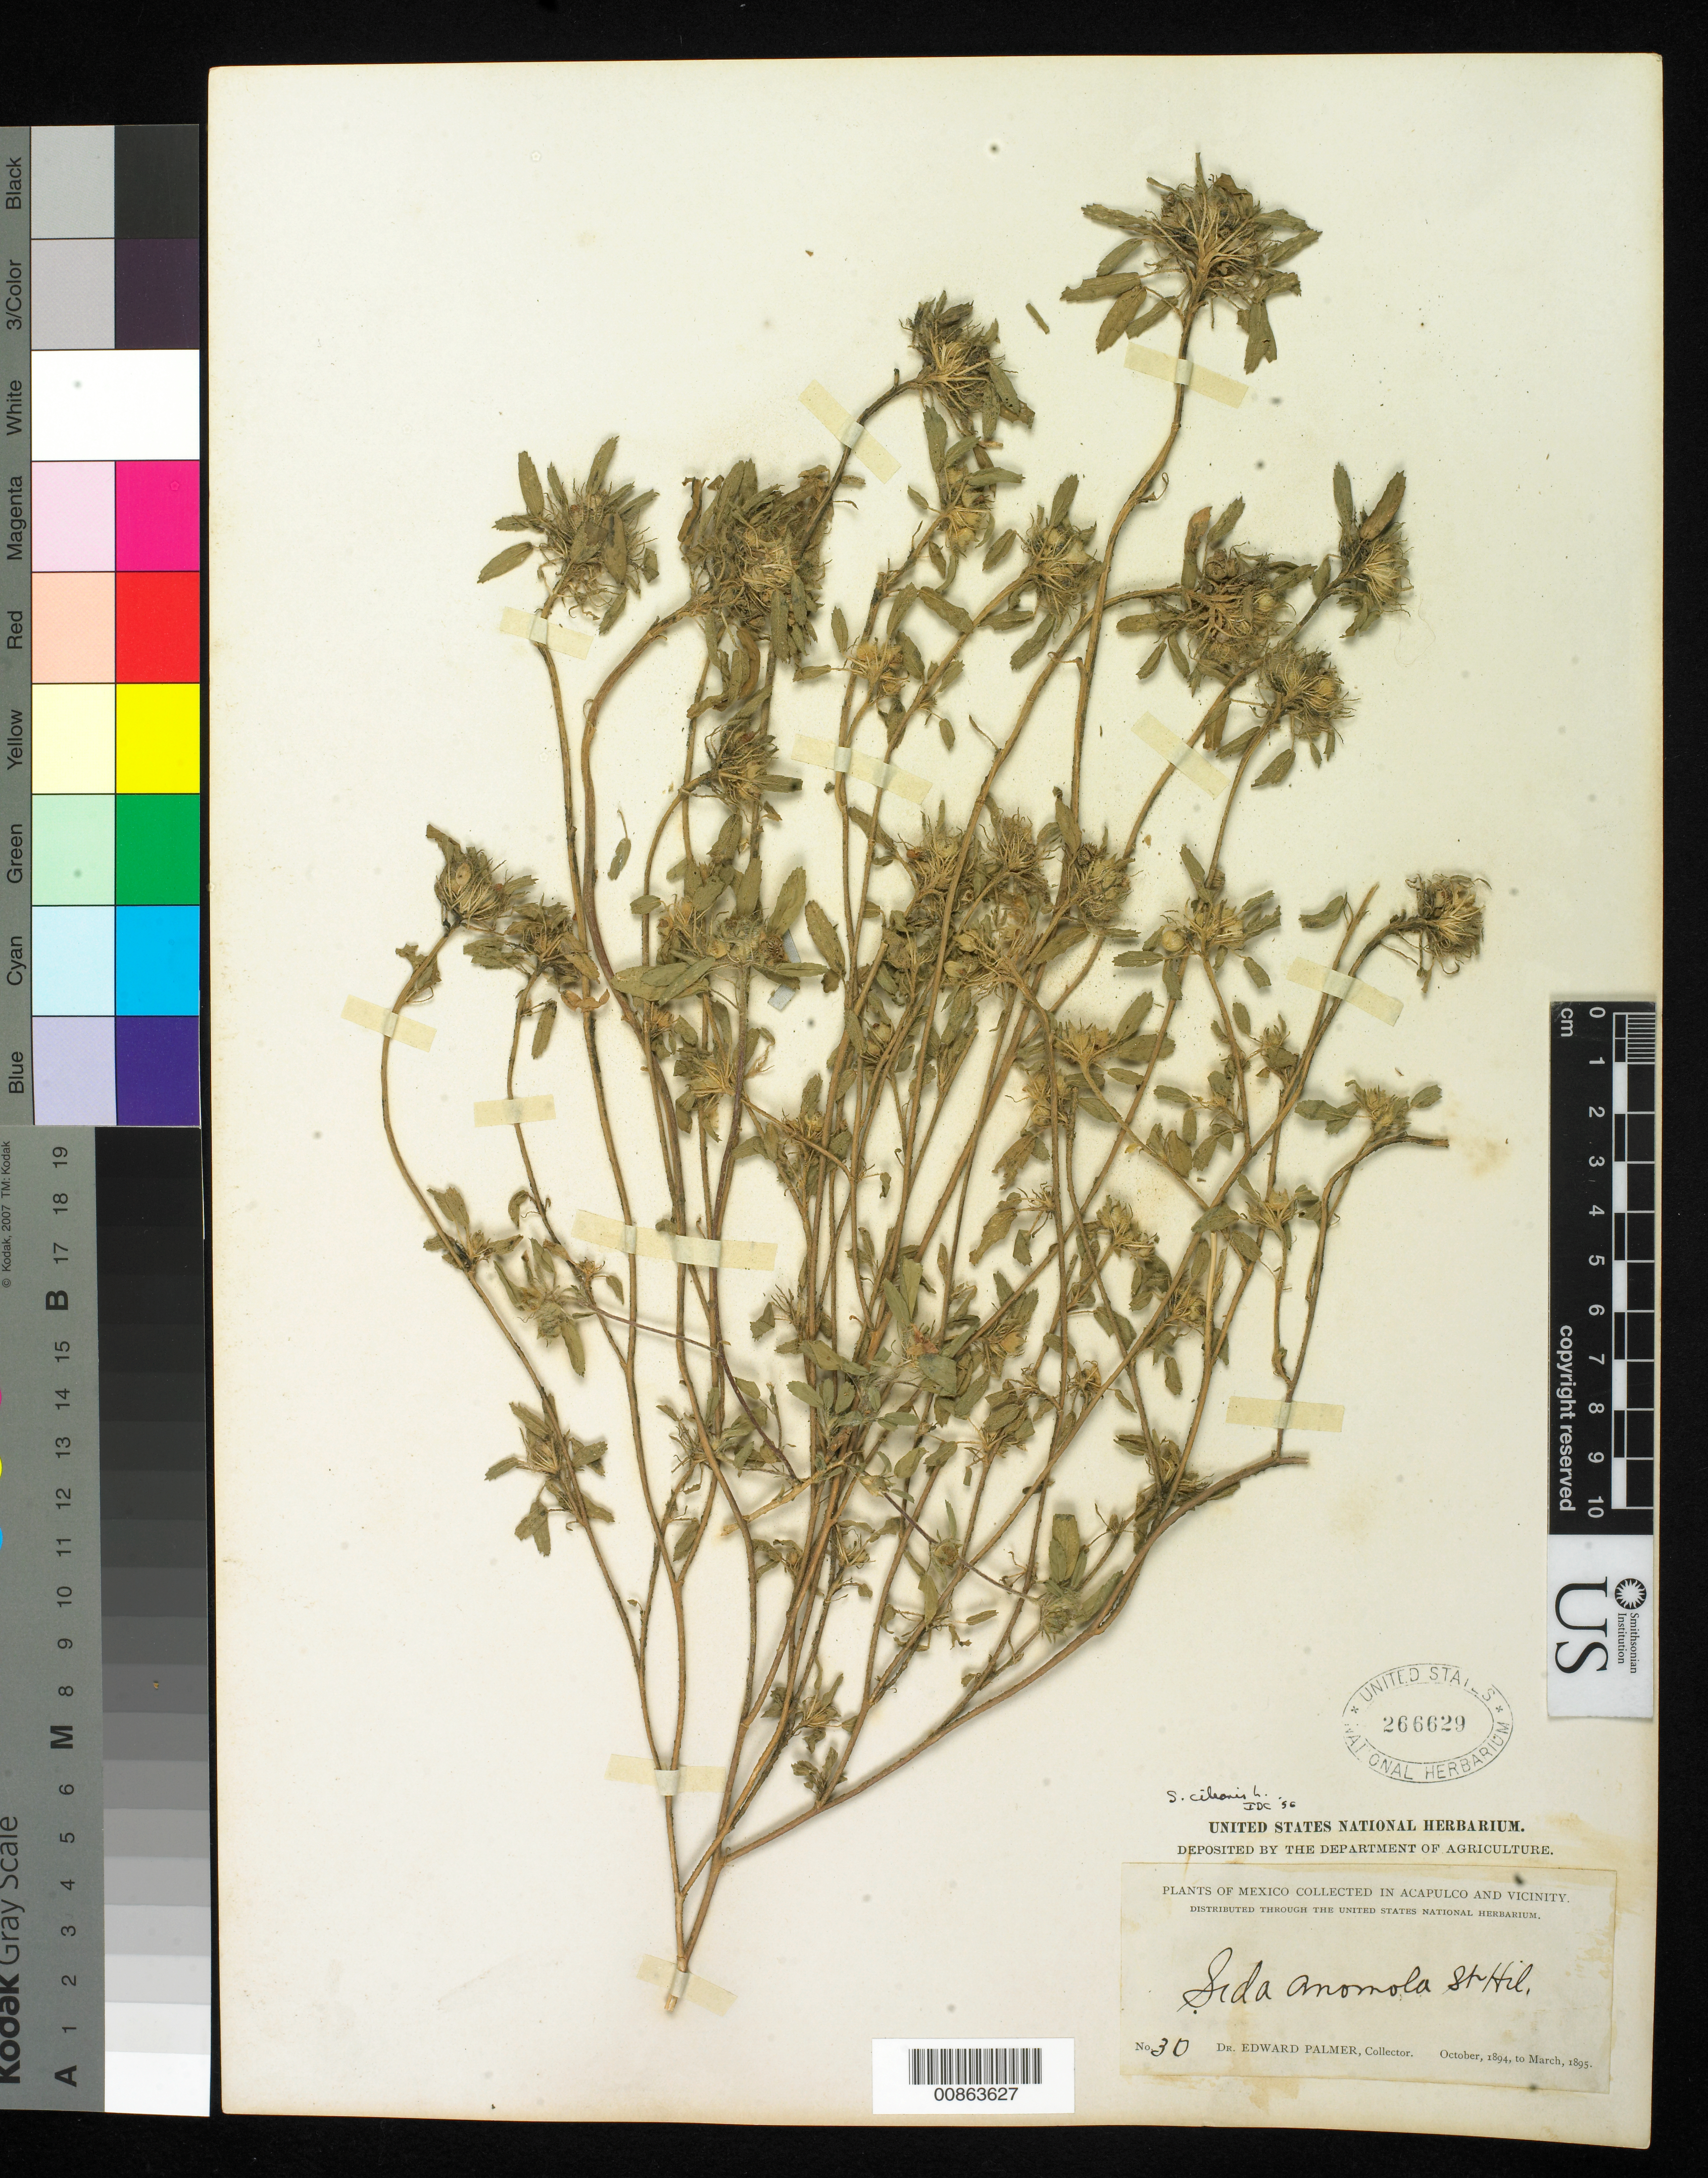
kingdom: Plantae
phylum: Tracheophyta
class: Magnoliopsida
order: Malvales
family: Malvaceae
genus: Sida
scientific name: Sida ciliaris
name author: L.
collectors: E. Palmer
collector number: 30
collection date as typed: Oct 1894 to -- Mar 1895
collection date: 1894-10/1895-03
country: Mexico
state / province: Guerrero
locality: Acapulco, Guerrero and vicinity.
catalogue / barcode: US 266629